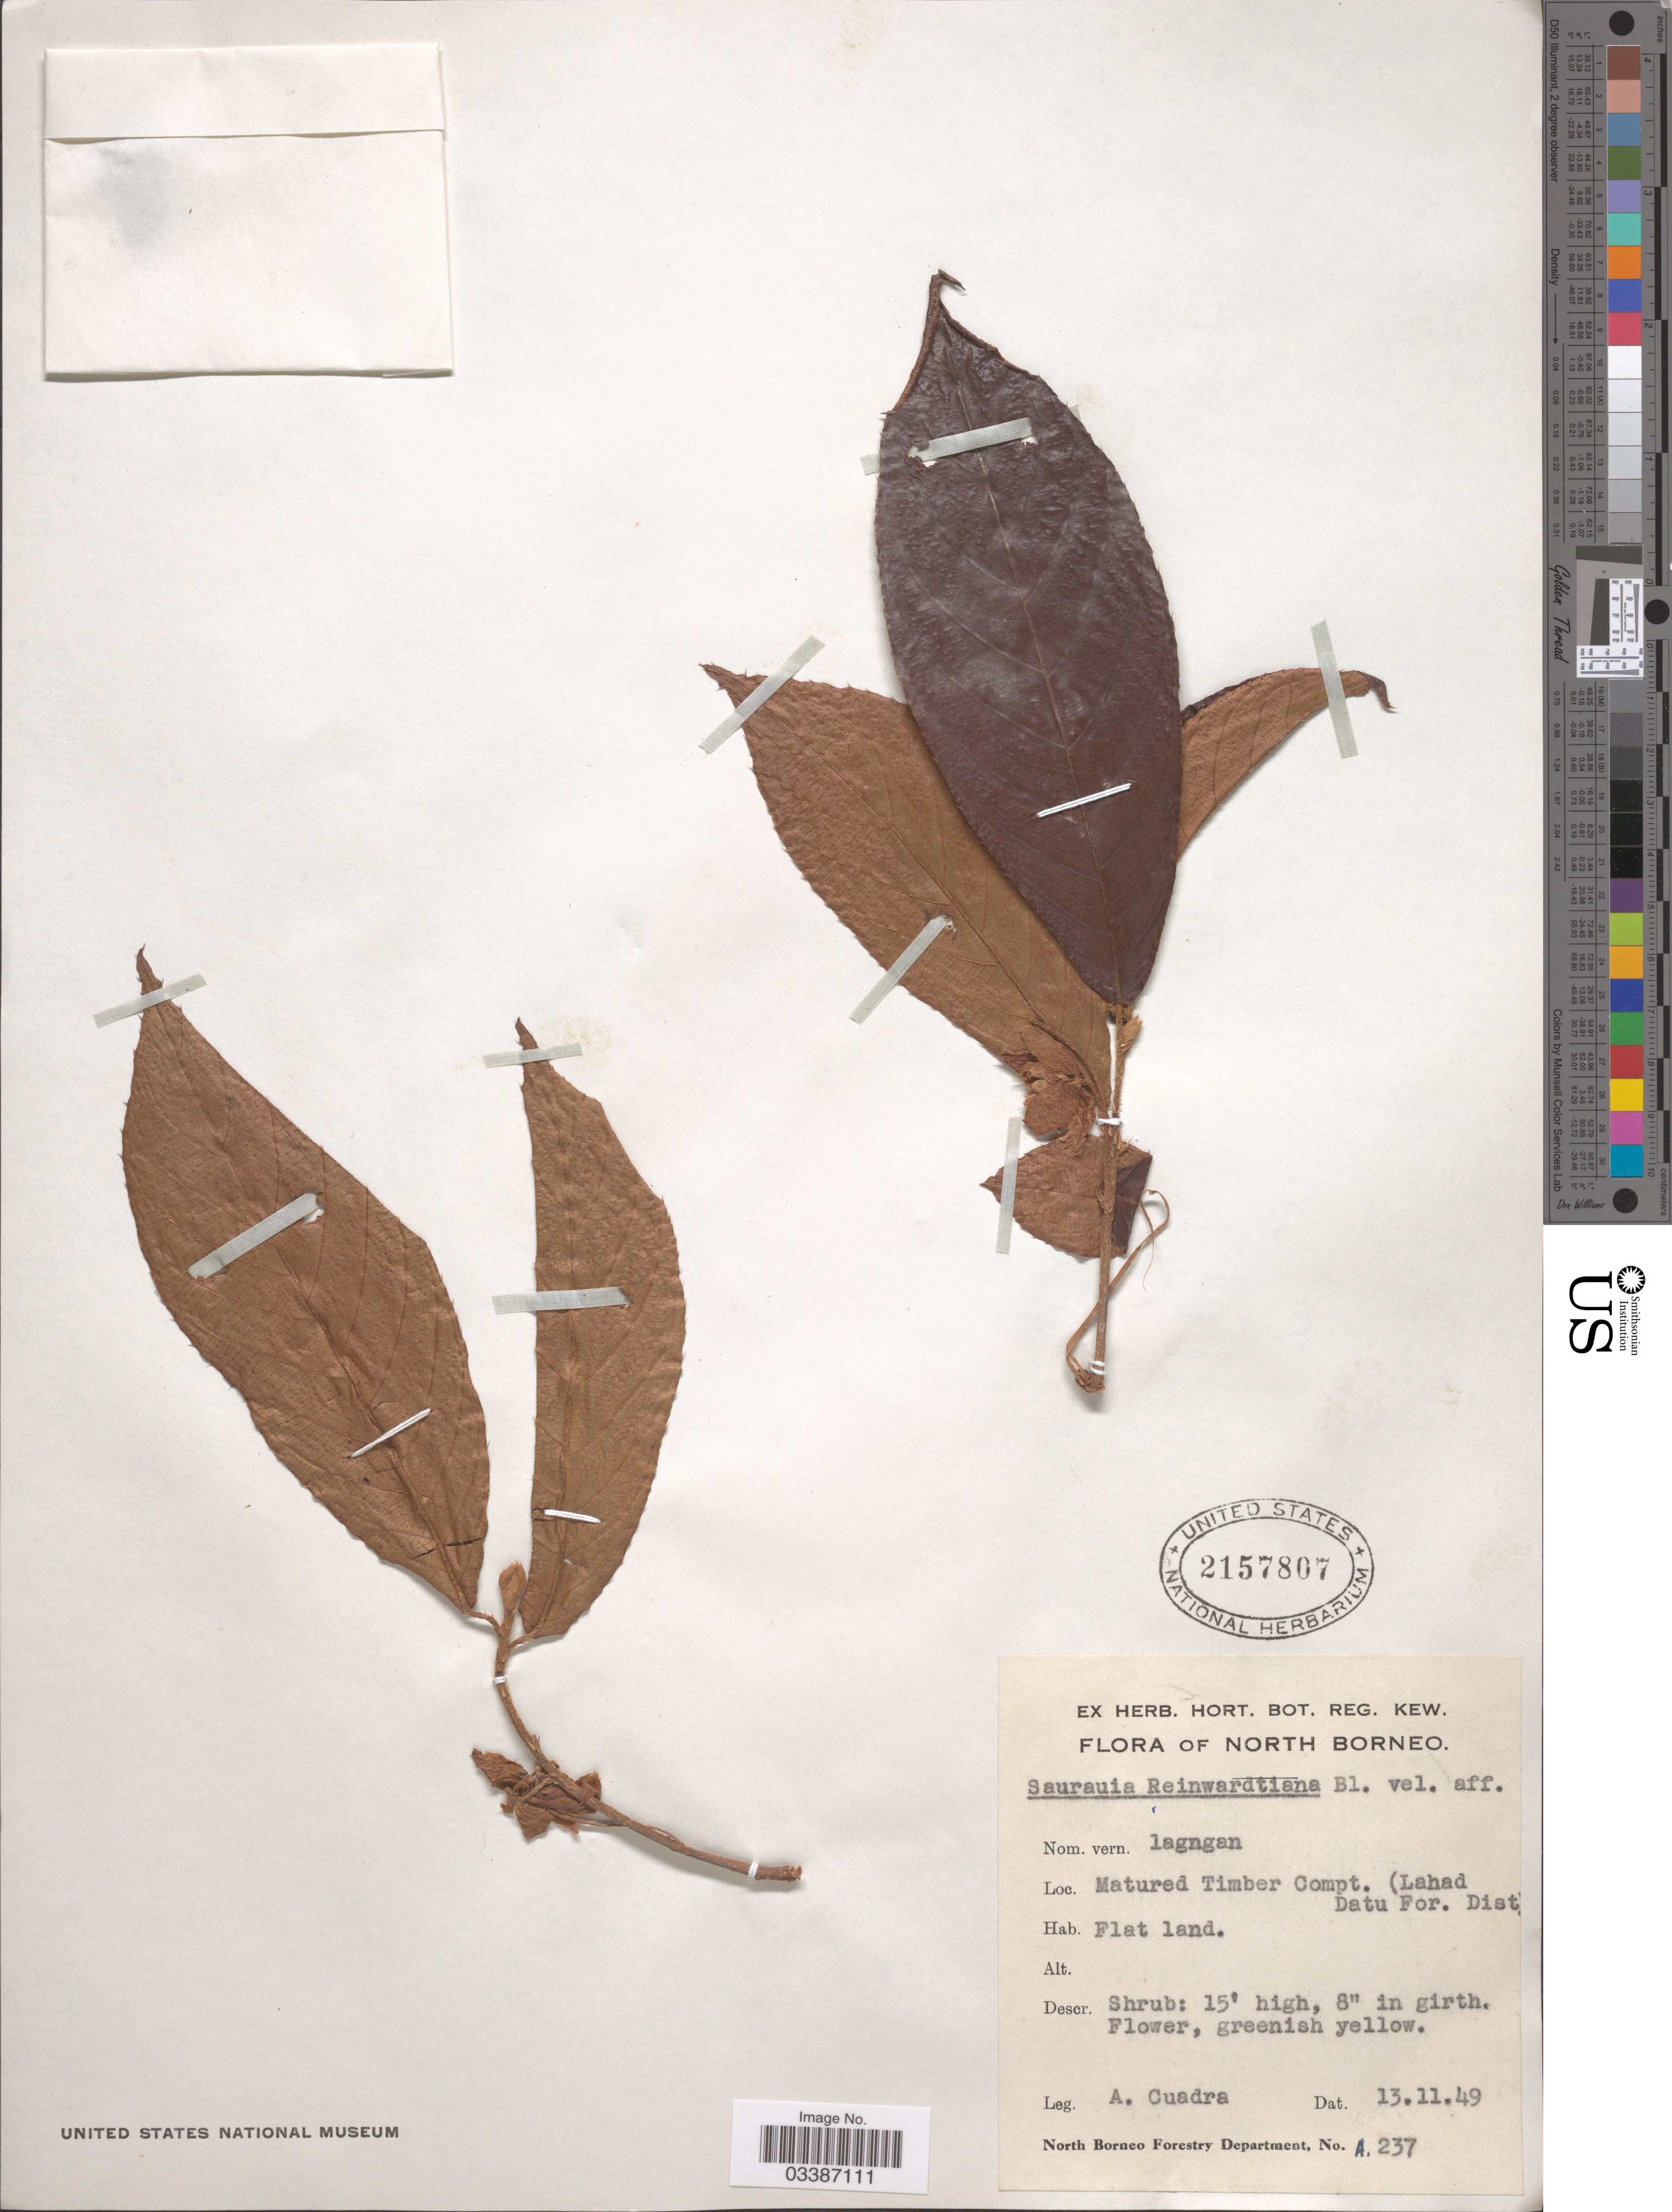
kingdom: Plantae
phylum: Tracheophyta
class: Magnoliopsida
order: Ericales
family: Actinidiaceae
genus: Saurauia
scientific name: Saurauia reinwardtiana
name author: Blume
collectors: A. Cuadra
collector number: A237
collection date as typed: Transcribed d/m/y: 13/11/49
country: Malaysia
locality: North Borneo. Matured Timber Compt. (Lahad Datu For. Dist).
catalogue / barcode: US 2157807